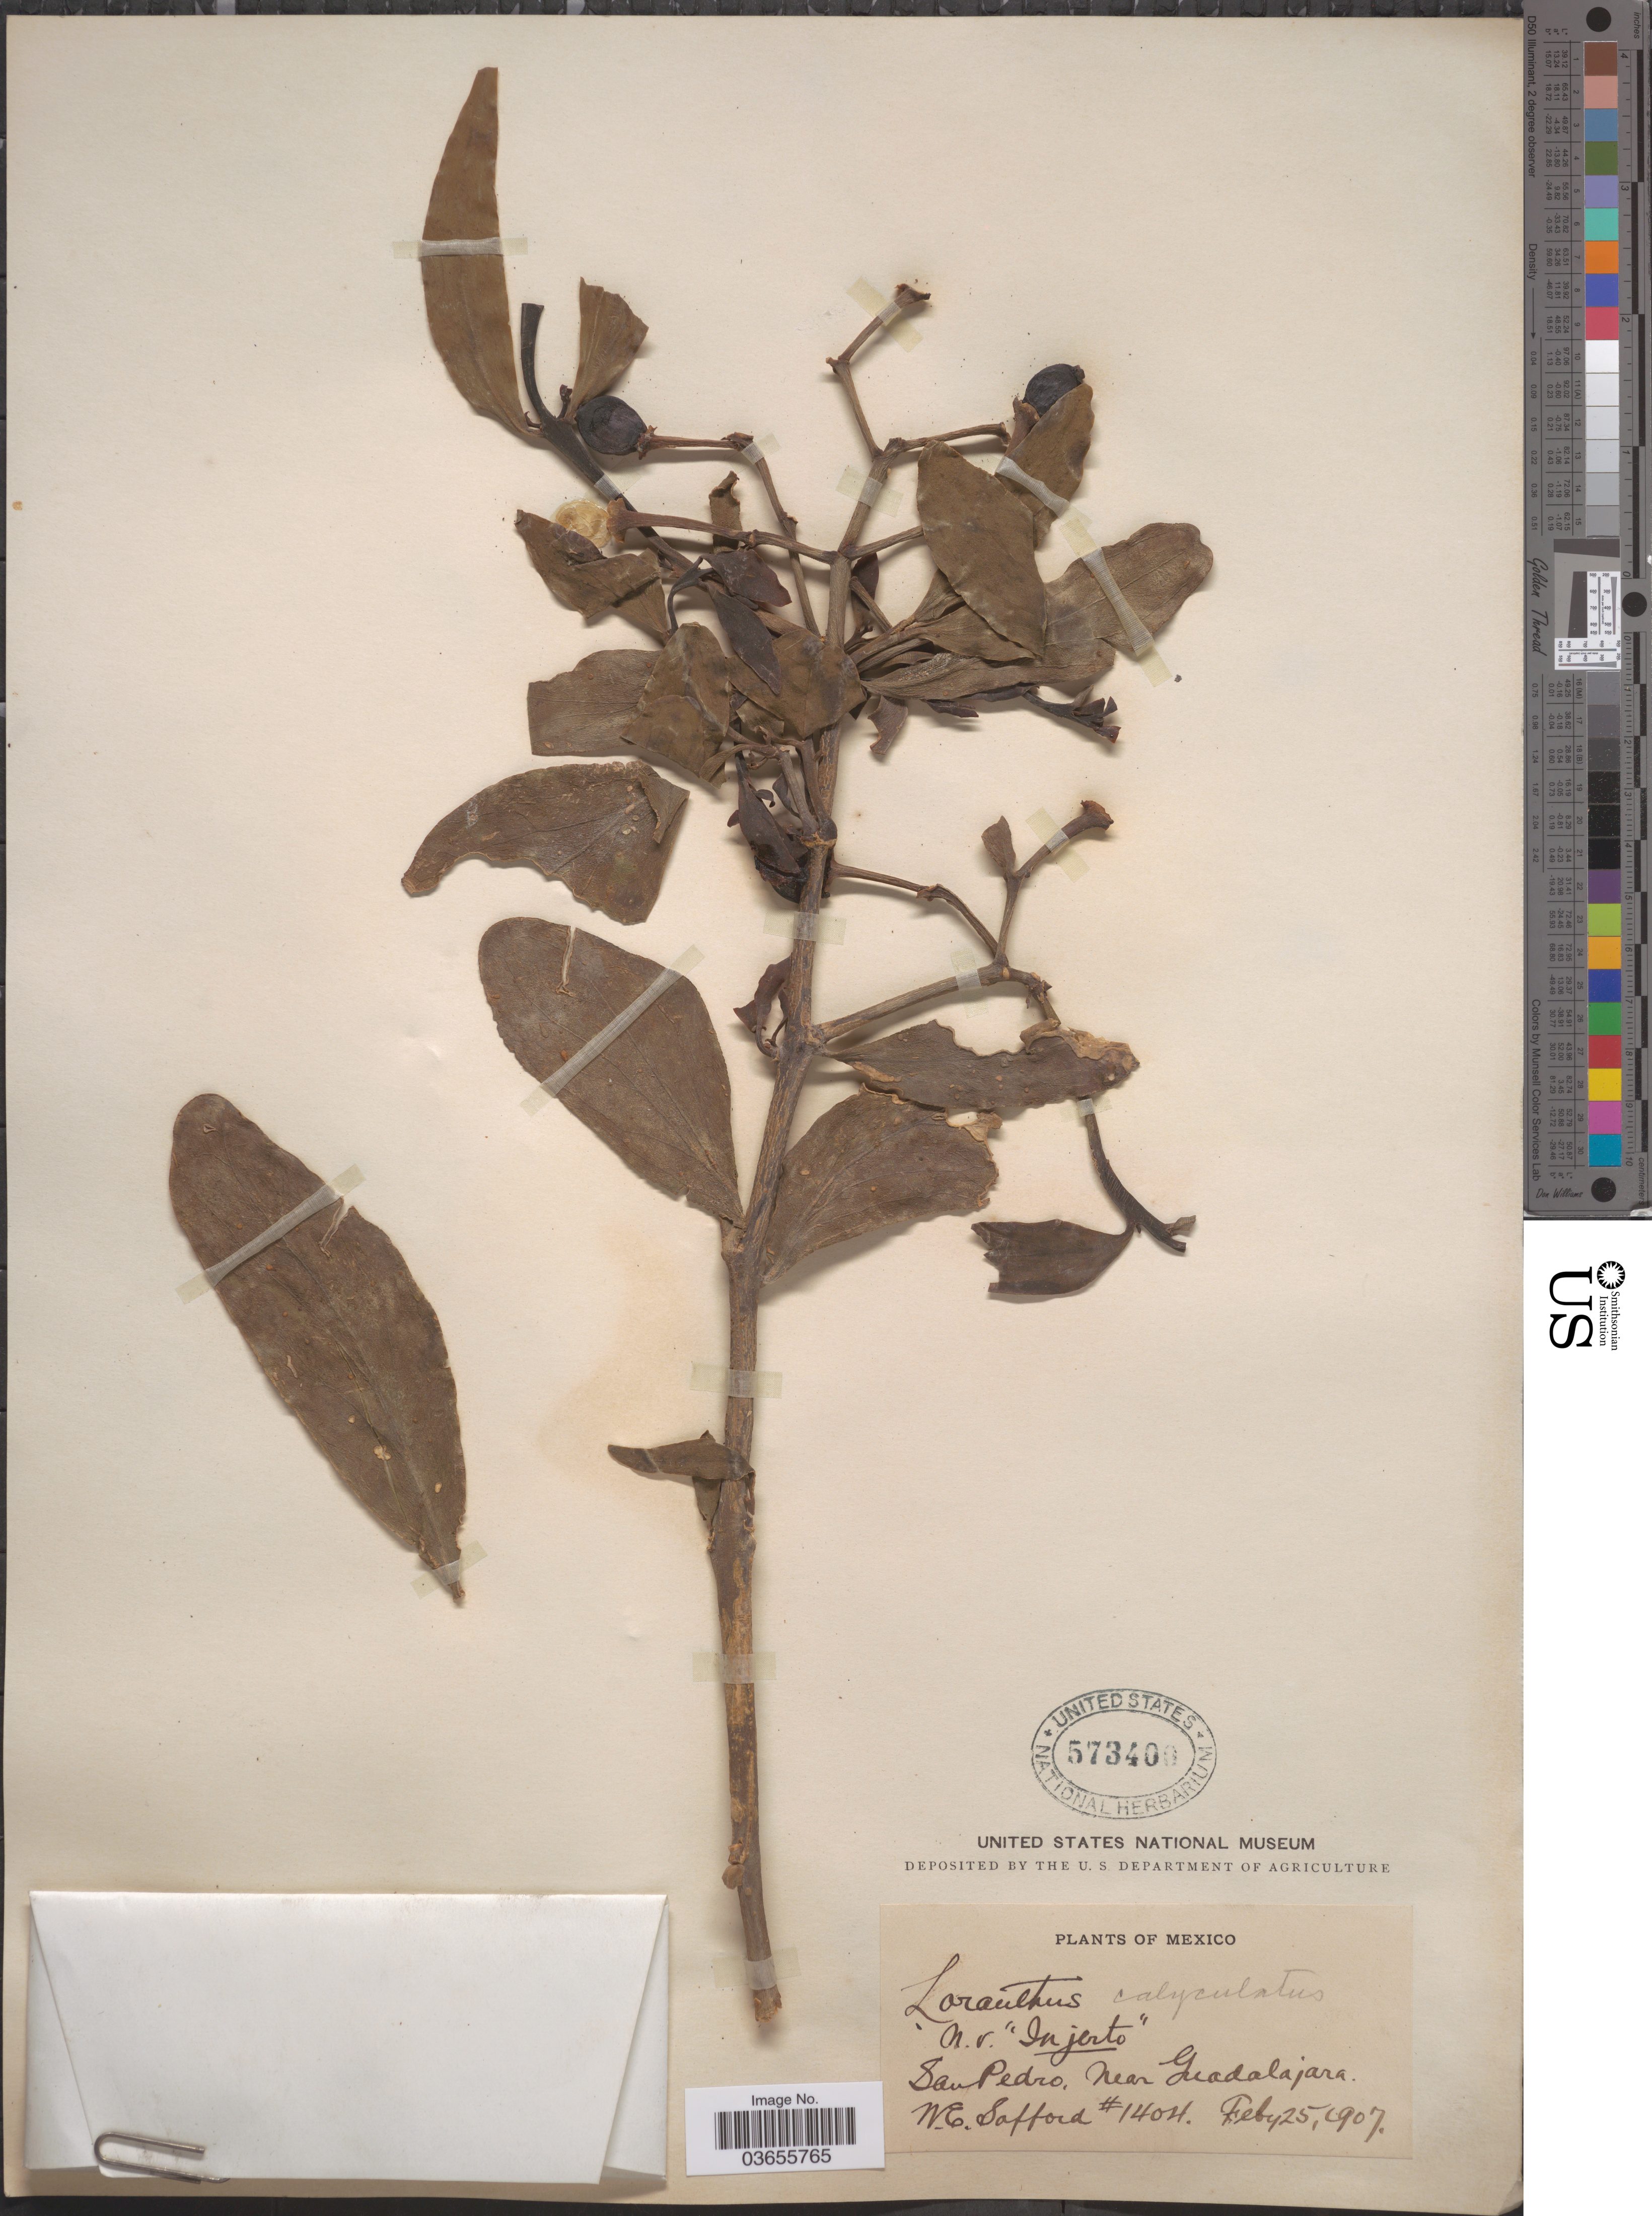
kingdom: Plantae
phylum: Tracheophyta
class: Magnoliopsida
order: Santalales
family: Loranthaceae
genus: Psittacanthus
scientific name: Psittacanthus sp.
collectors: W. E. Safford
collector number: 1404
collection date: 1907-02-25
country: Mexico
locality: San Pedro, near Guadalajara.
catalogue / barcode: US 573400